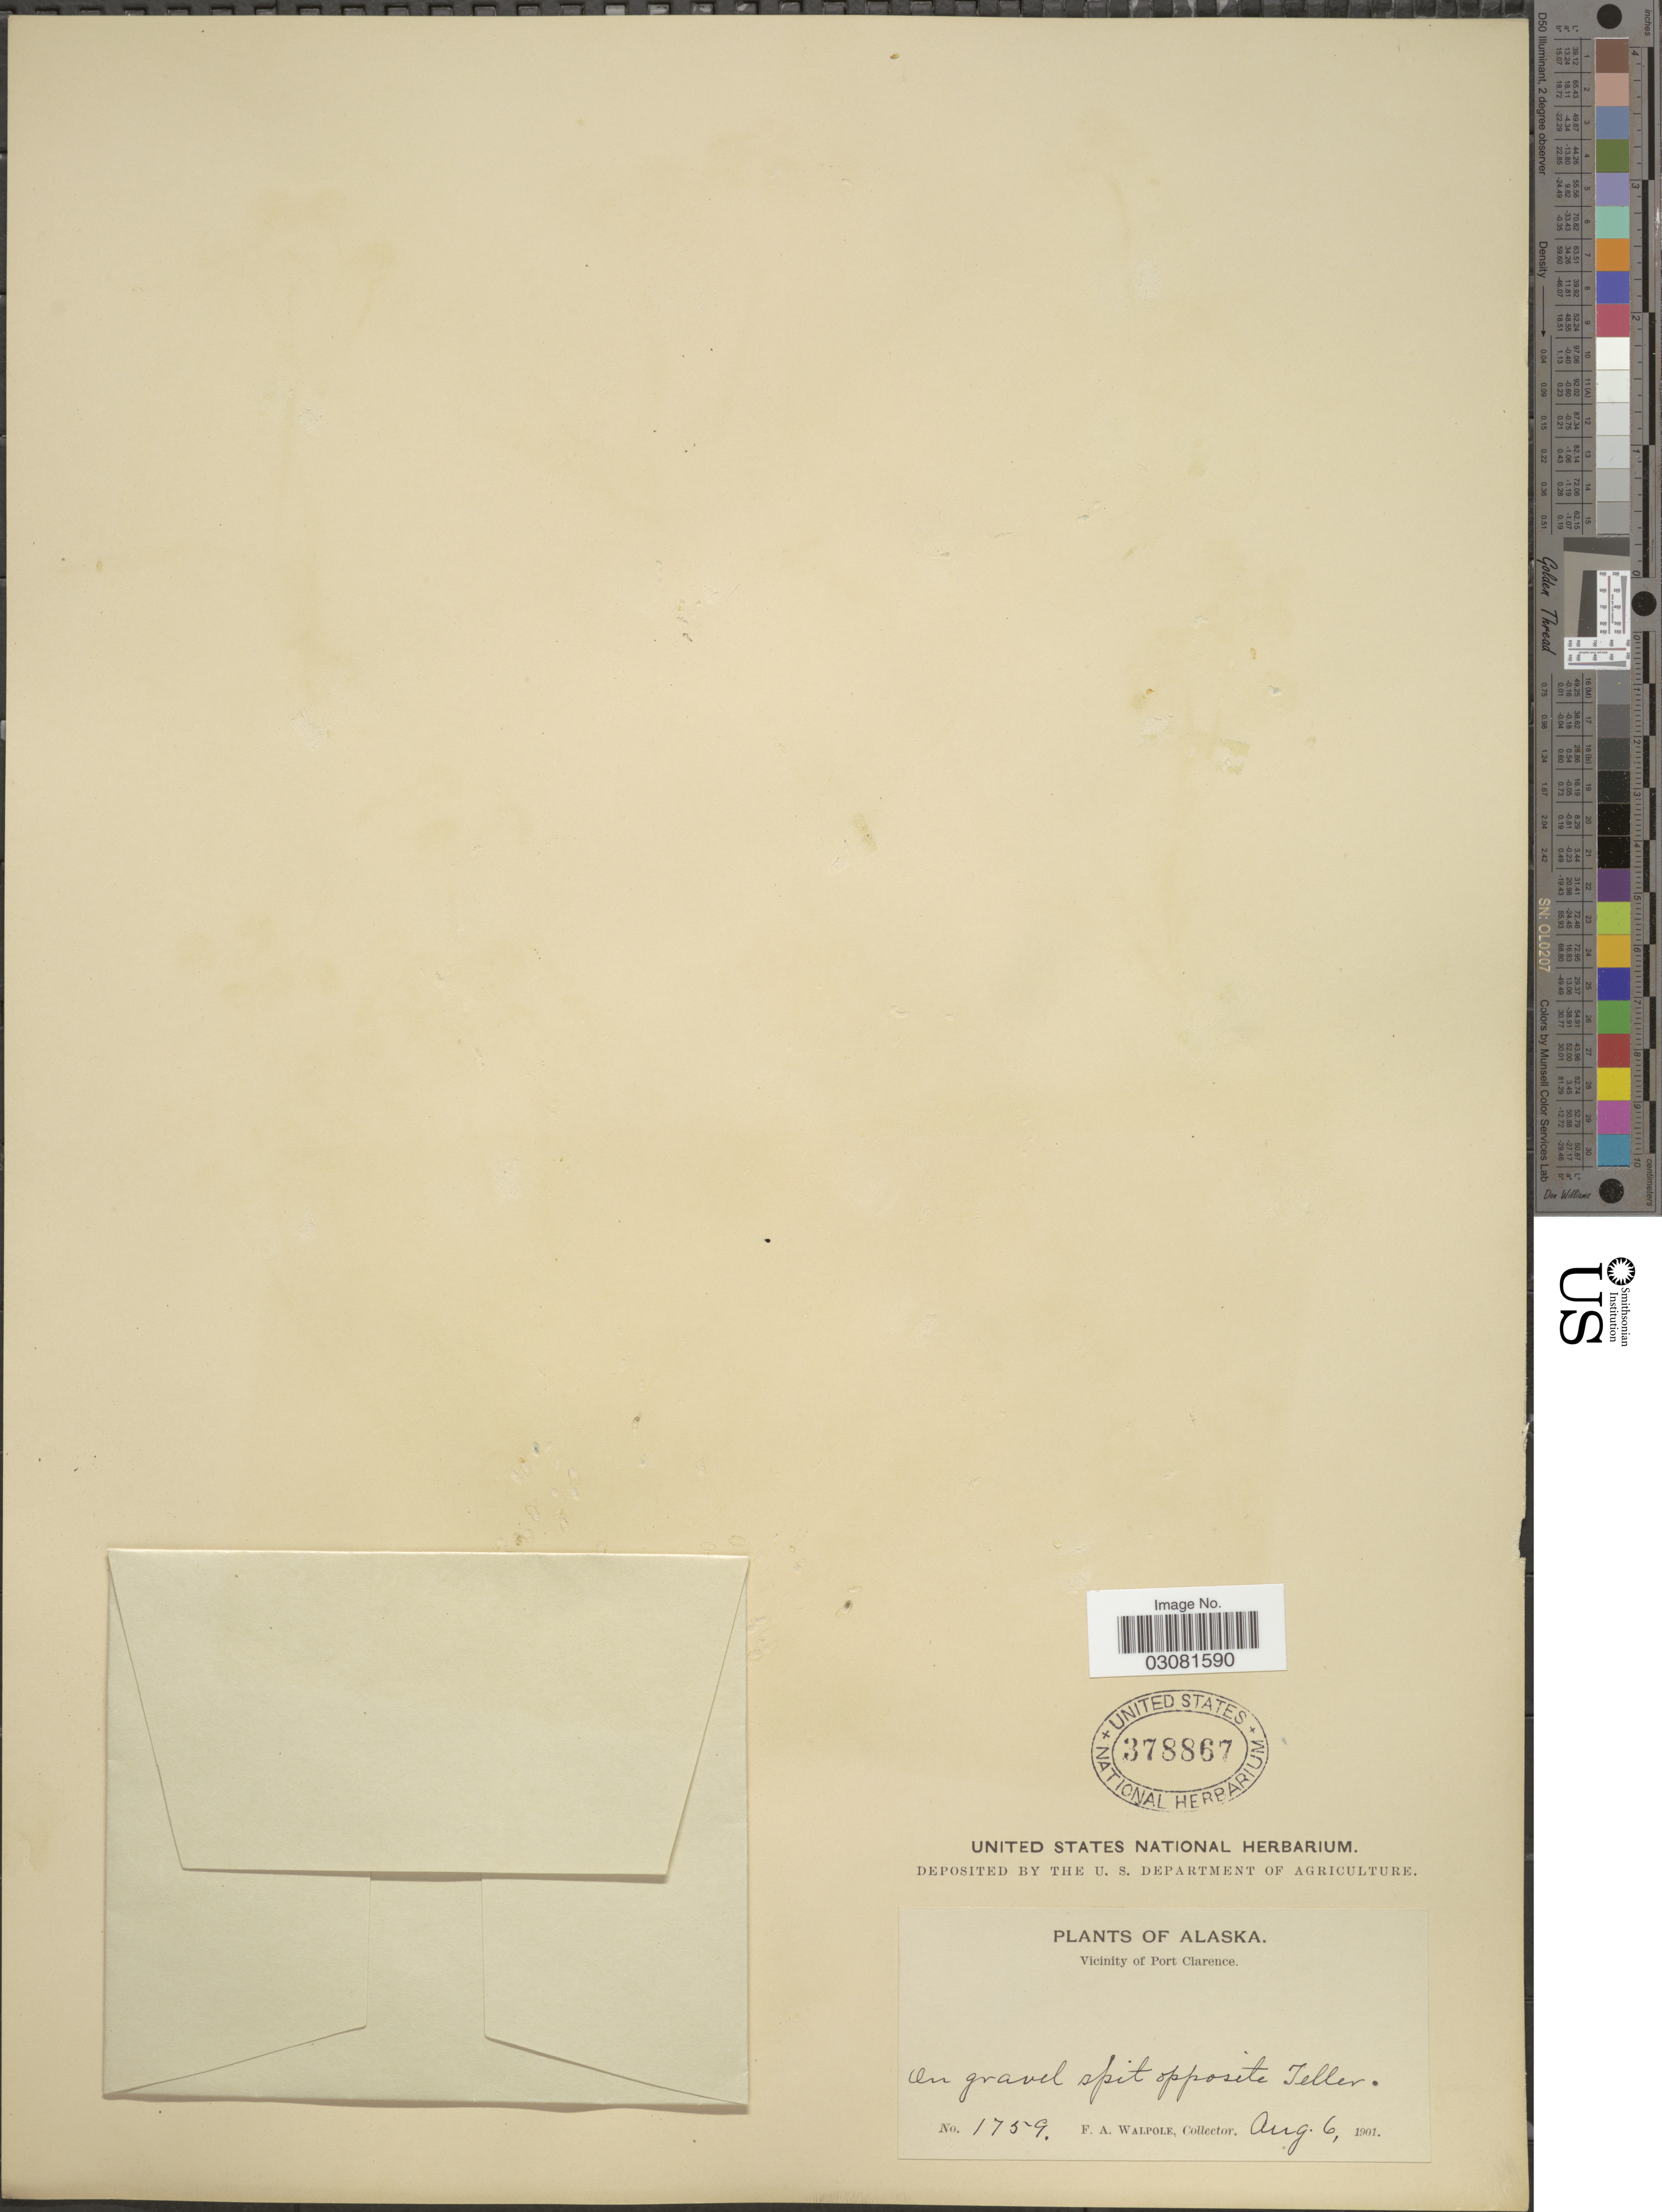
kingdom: Plantae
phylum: Tracheophyta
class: Magnoliopsida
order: Apiales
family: Apiaceae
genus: Bupleurum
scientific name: Bupleurum americanum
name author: J.M. Coult. & Rose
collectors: F. Walpole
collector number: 1759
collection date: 1901-08-06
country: United States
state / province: Alaska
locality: Vicinity of Port Clarence, On gravel spit opposite Teller.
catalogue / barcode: US 378867